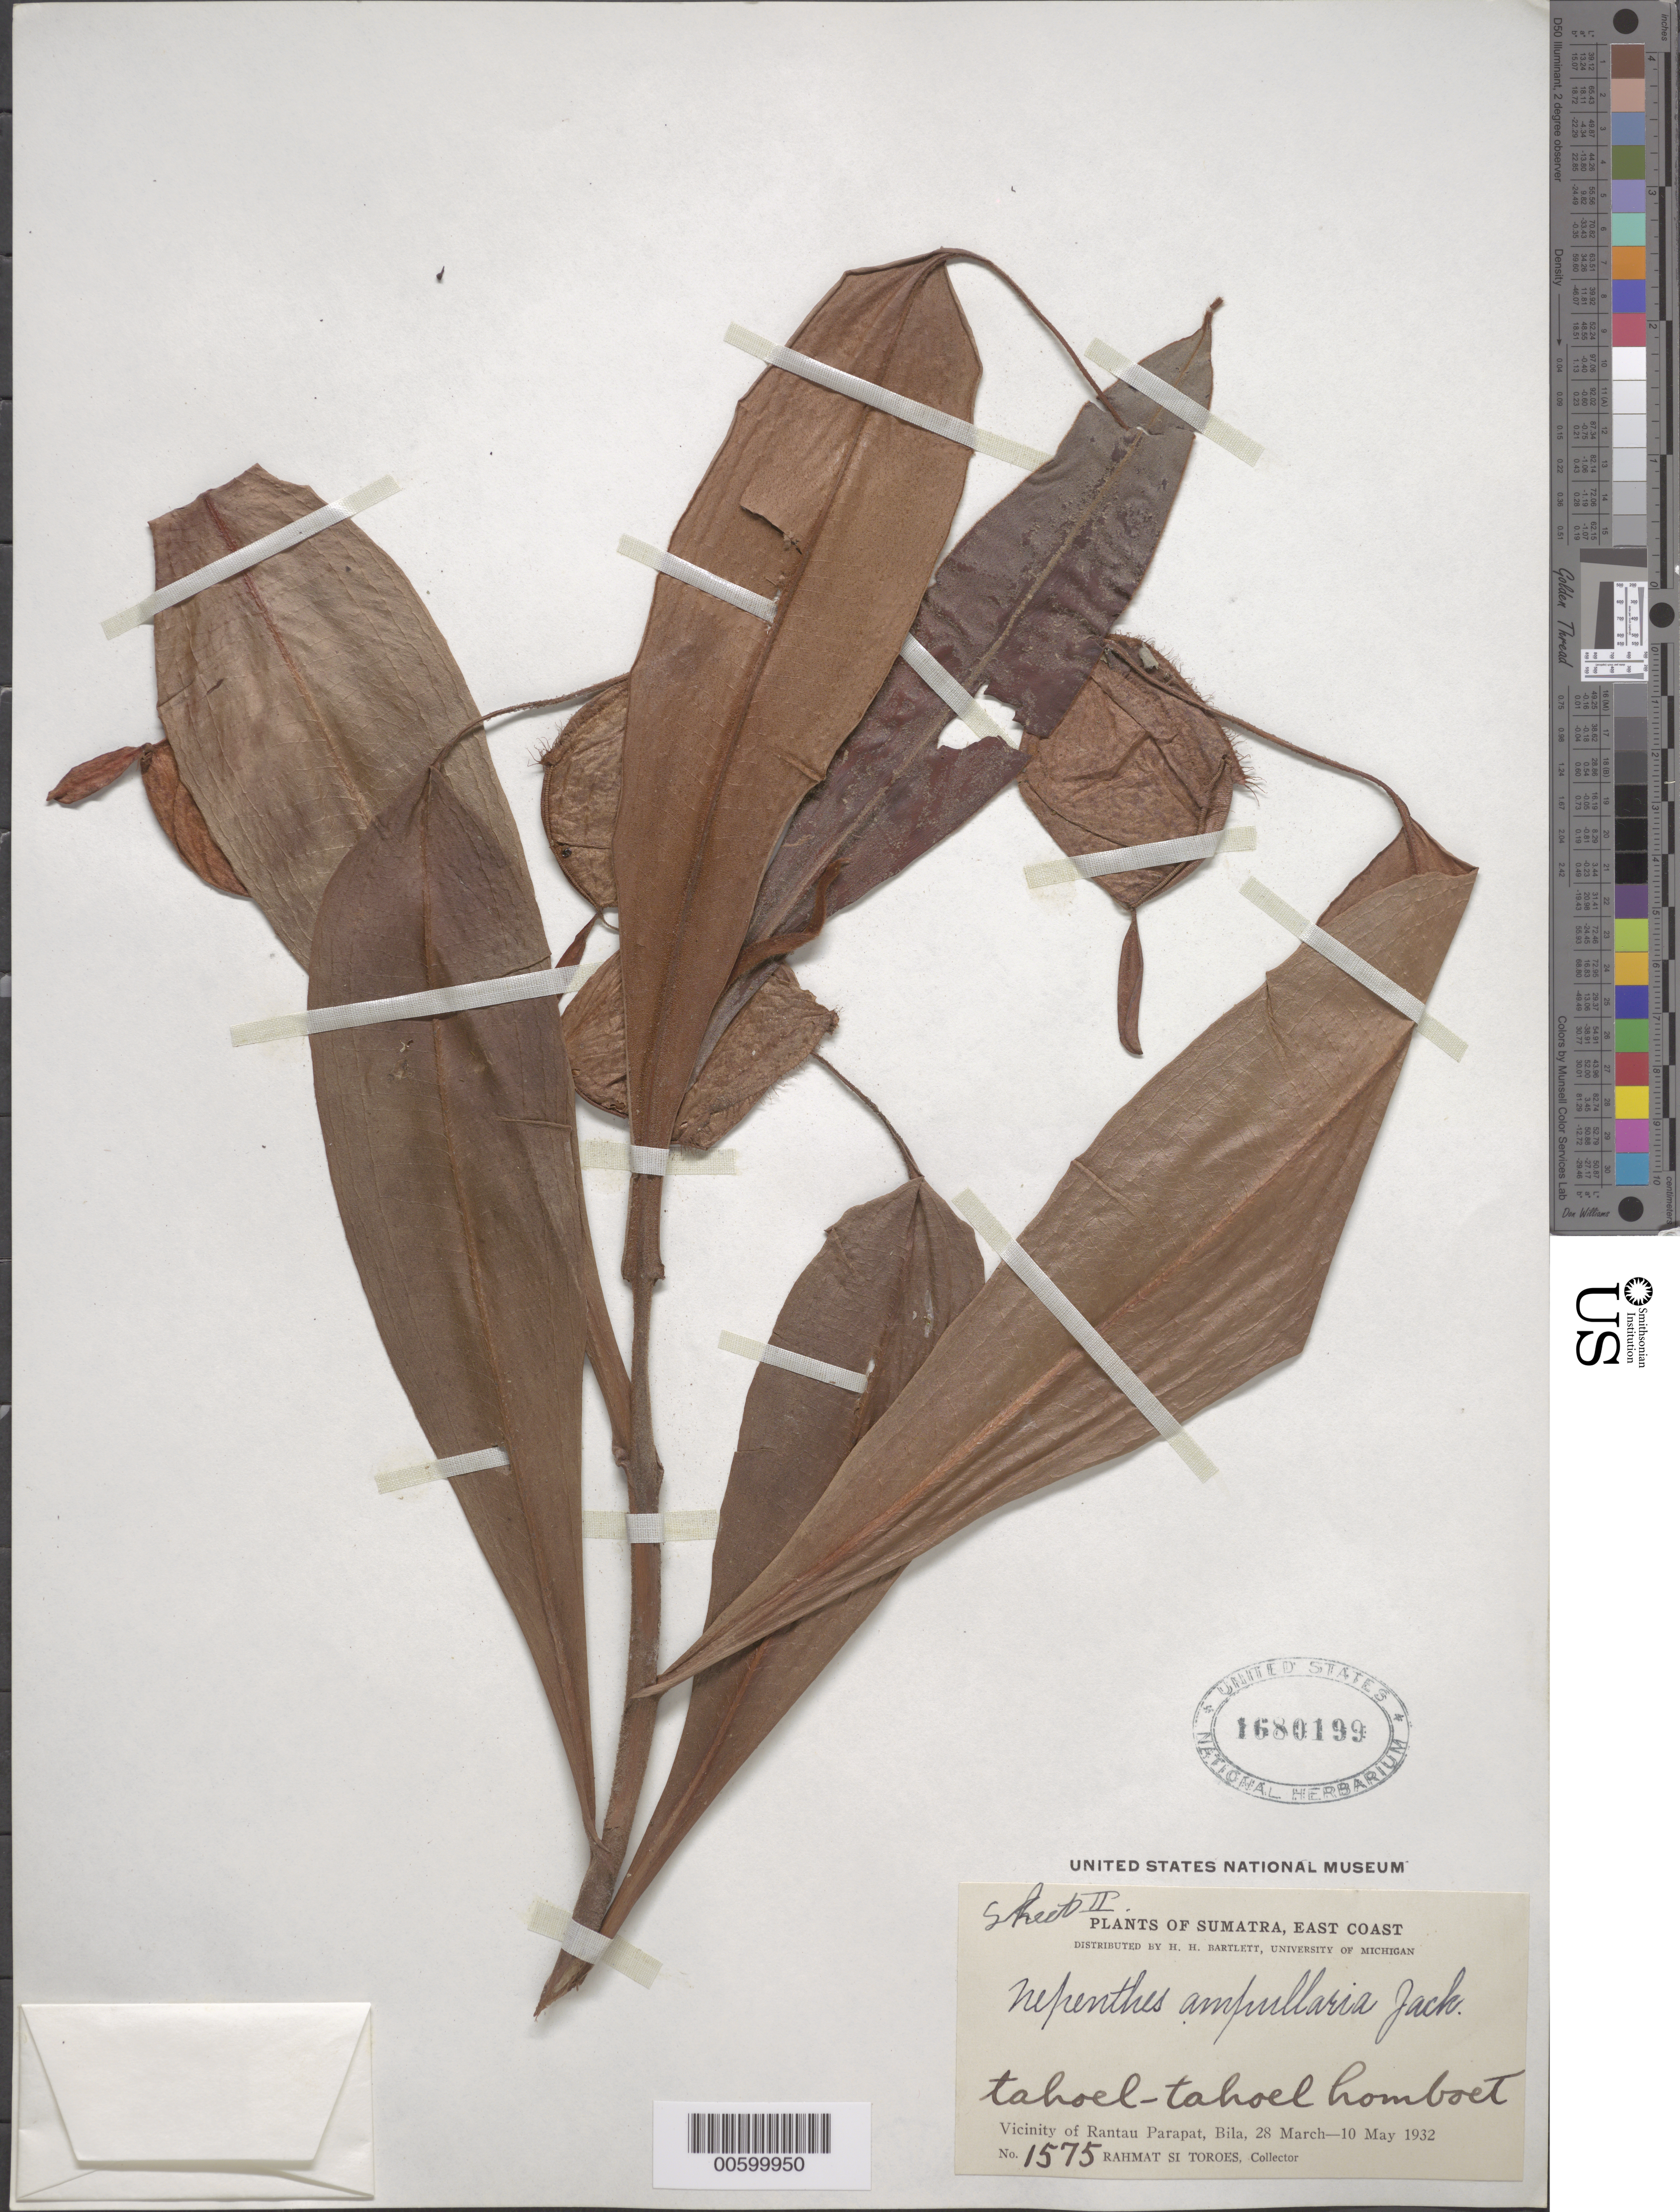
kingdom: Plantae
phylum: Tracheophyta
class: Magnoliopsida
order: Caryophyllales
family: Nepenthaceae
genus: Nepenthes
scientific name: Nepenthes ampullaria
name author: Jack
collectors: Rahmat Si Boeea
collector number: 1575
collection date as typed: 28 May 1932 to 10 May 1932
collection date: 1932-05-10/1932-05-28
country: Indonesia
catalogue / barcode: US 1680199